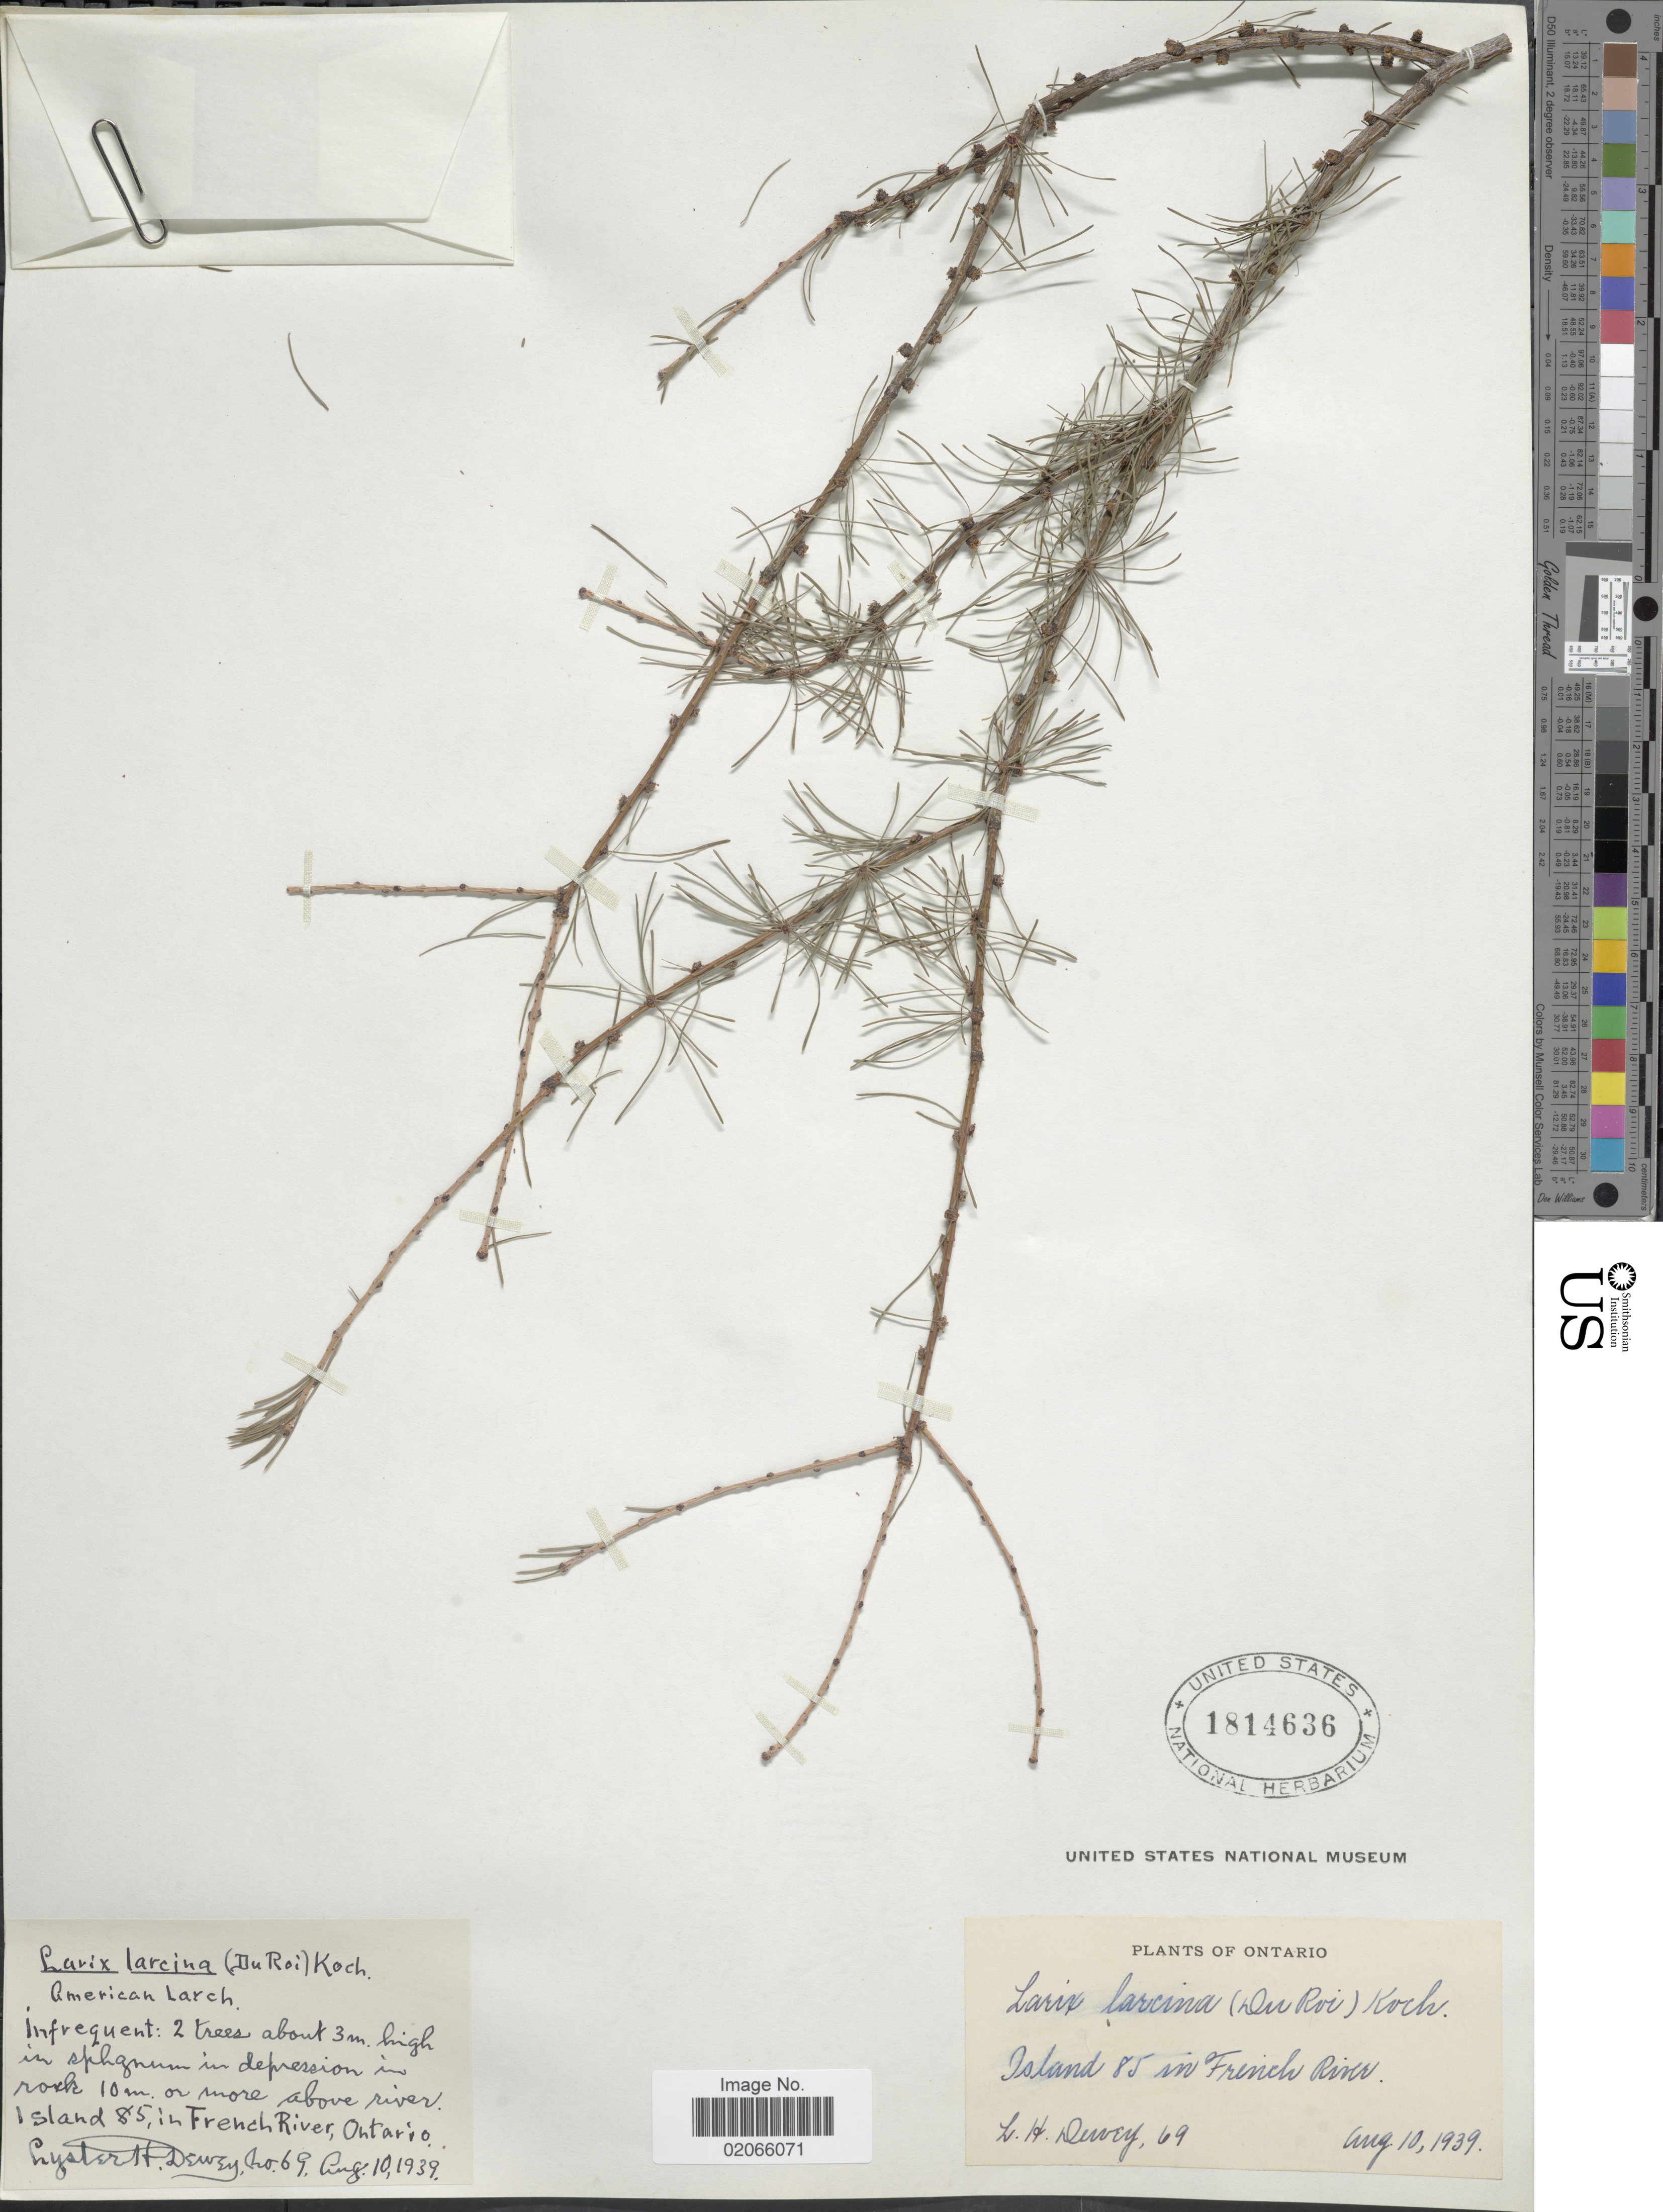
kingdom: Plantae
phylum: Tracheophyta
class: Pinopsida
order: Pinales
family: Pinaceae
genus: Larix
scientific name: Larix laricina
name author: (Du Roi) K. Koch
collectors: L. H. Dewey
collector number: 69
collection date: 1939-08-10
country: Canada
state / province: Ontario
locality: Ontario. Island 85 in French River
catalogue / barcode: US 1814636